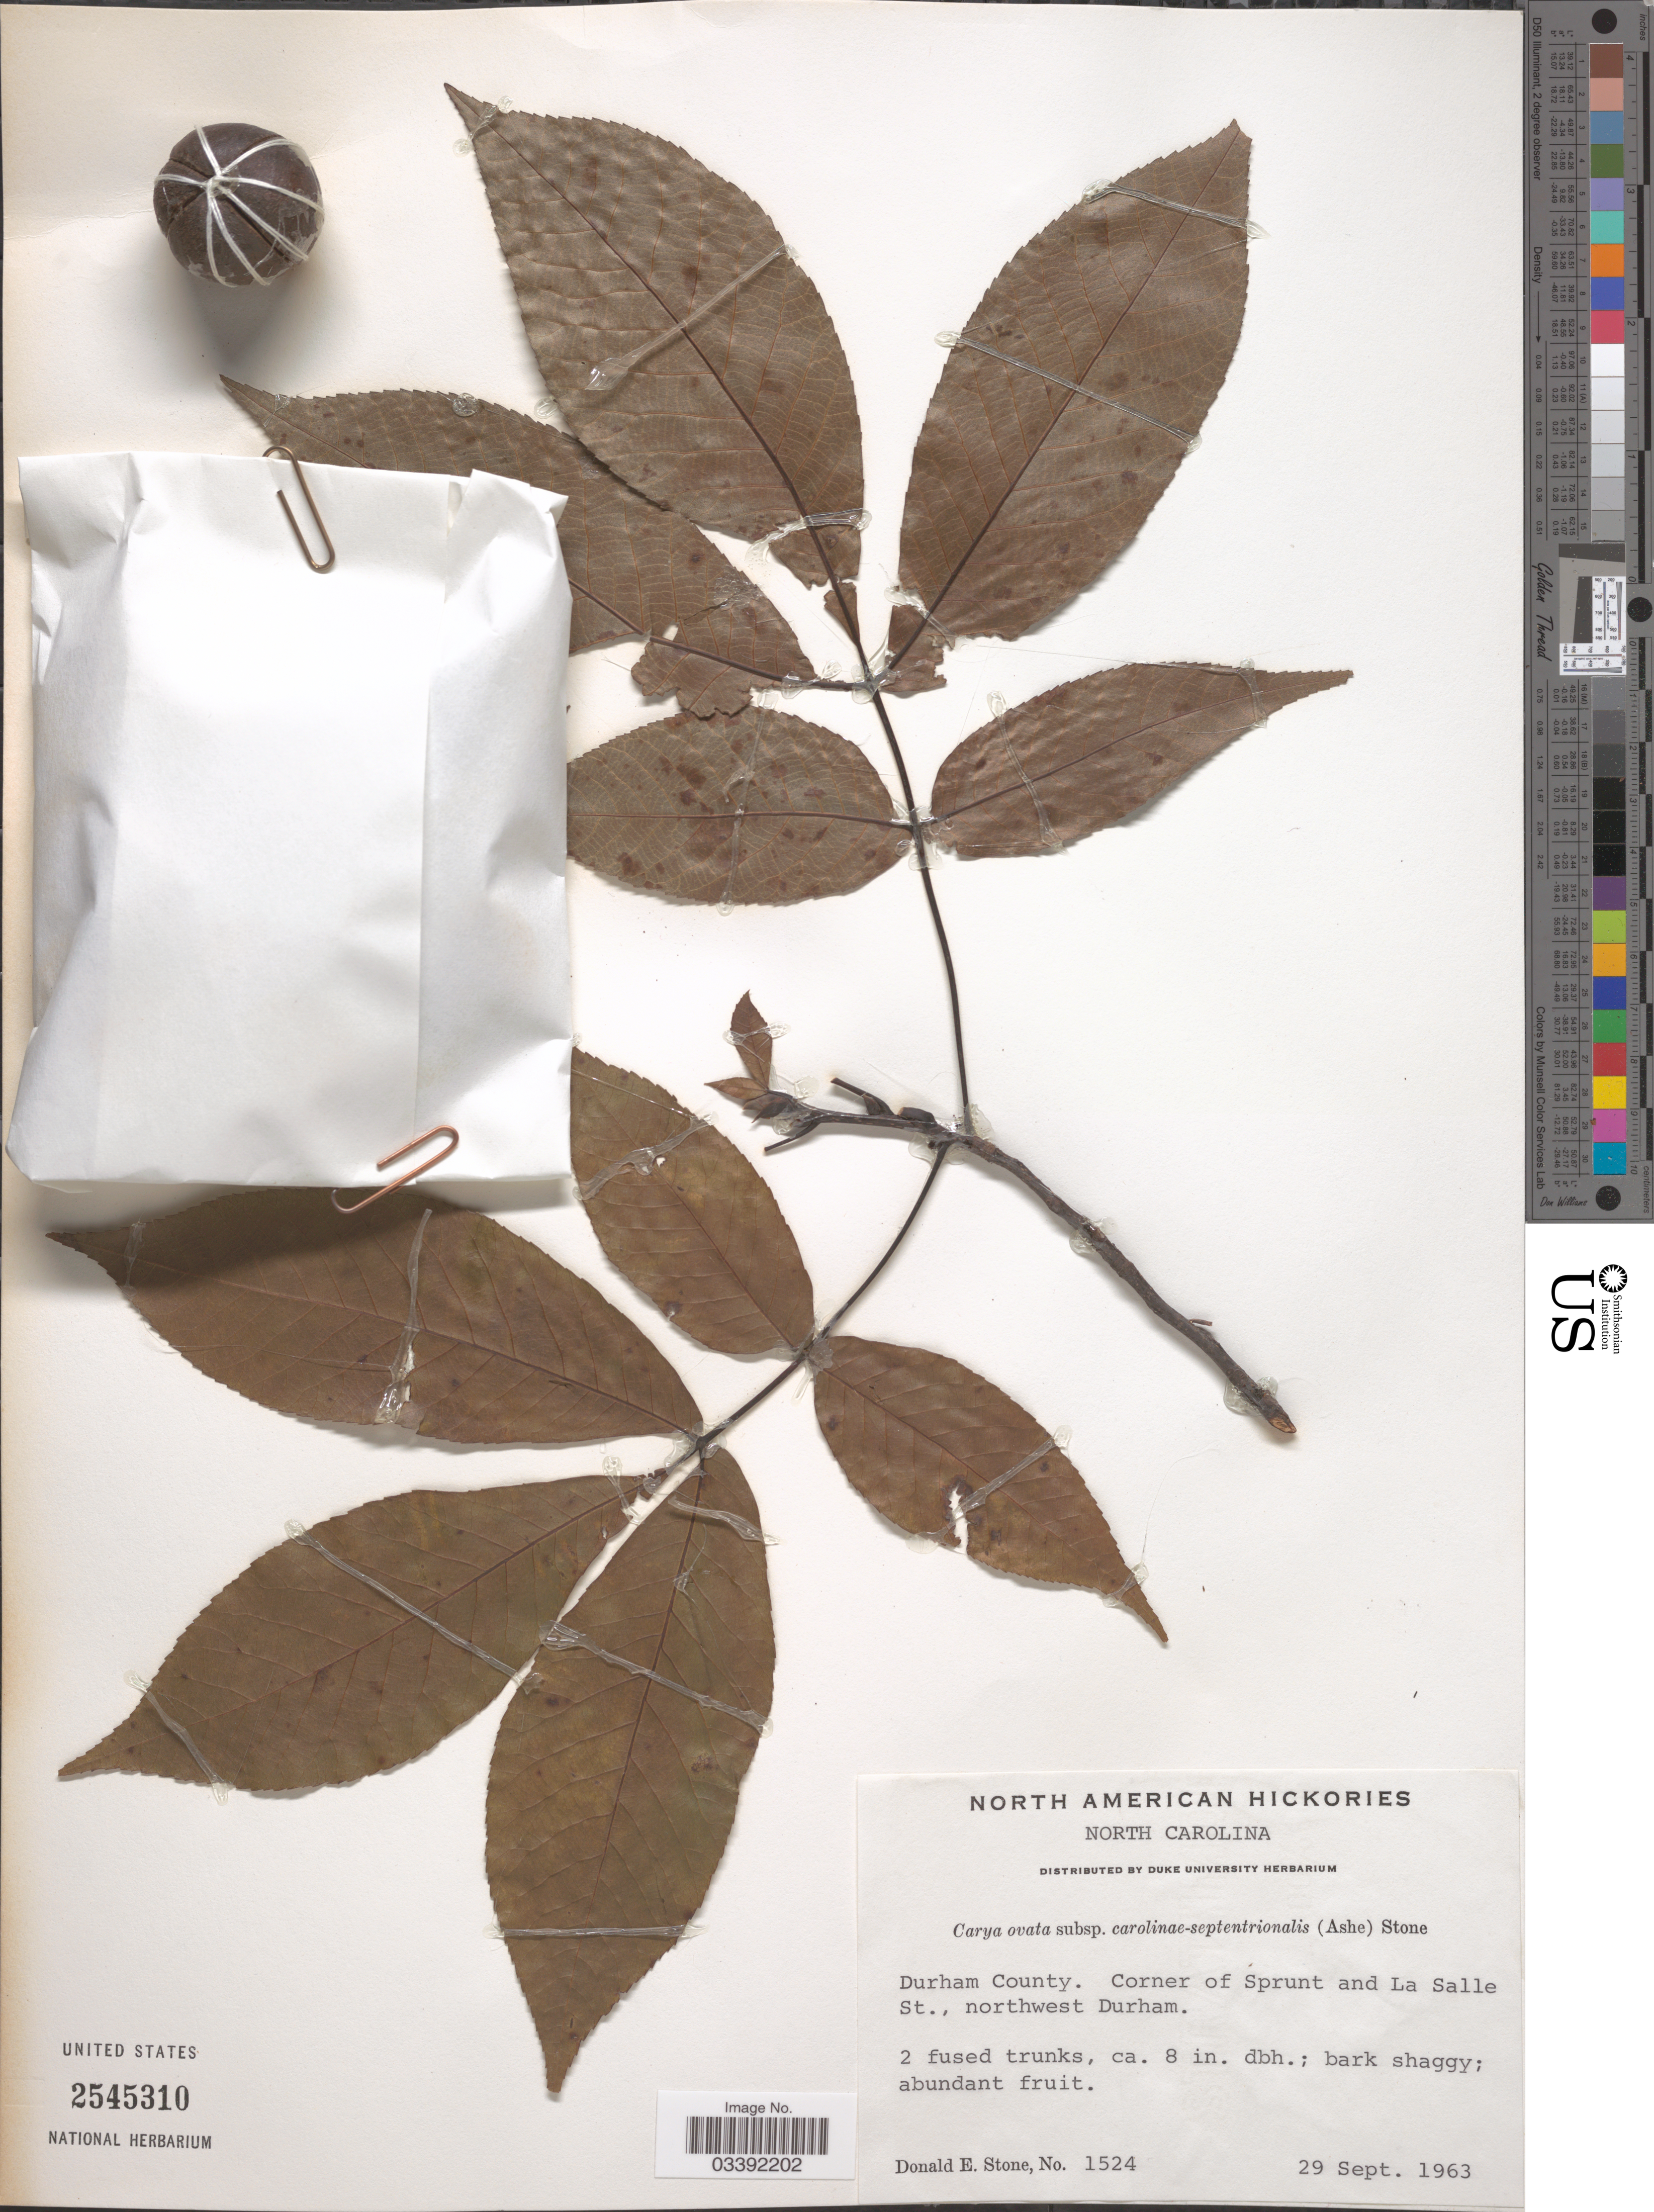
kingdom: Plantae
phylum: Tracheophyta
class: Magnoliopsida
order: Fagales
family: Juglandaceae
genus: Carya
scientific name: Carya ovata subsp. carolinae-septentrionalis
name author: (Ashe) Engl. & Graebn.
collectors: D. Stone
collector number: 1524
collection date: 1963-09-29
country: United States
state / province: North Carolina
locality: Durham County. Corner of Sprunt and La Salle St., northwest Durham.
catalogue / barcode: US 2545310